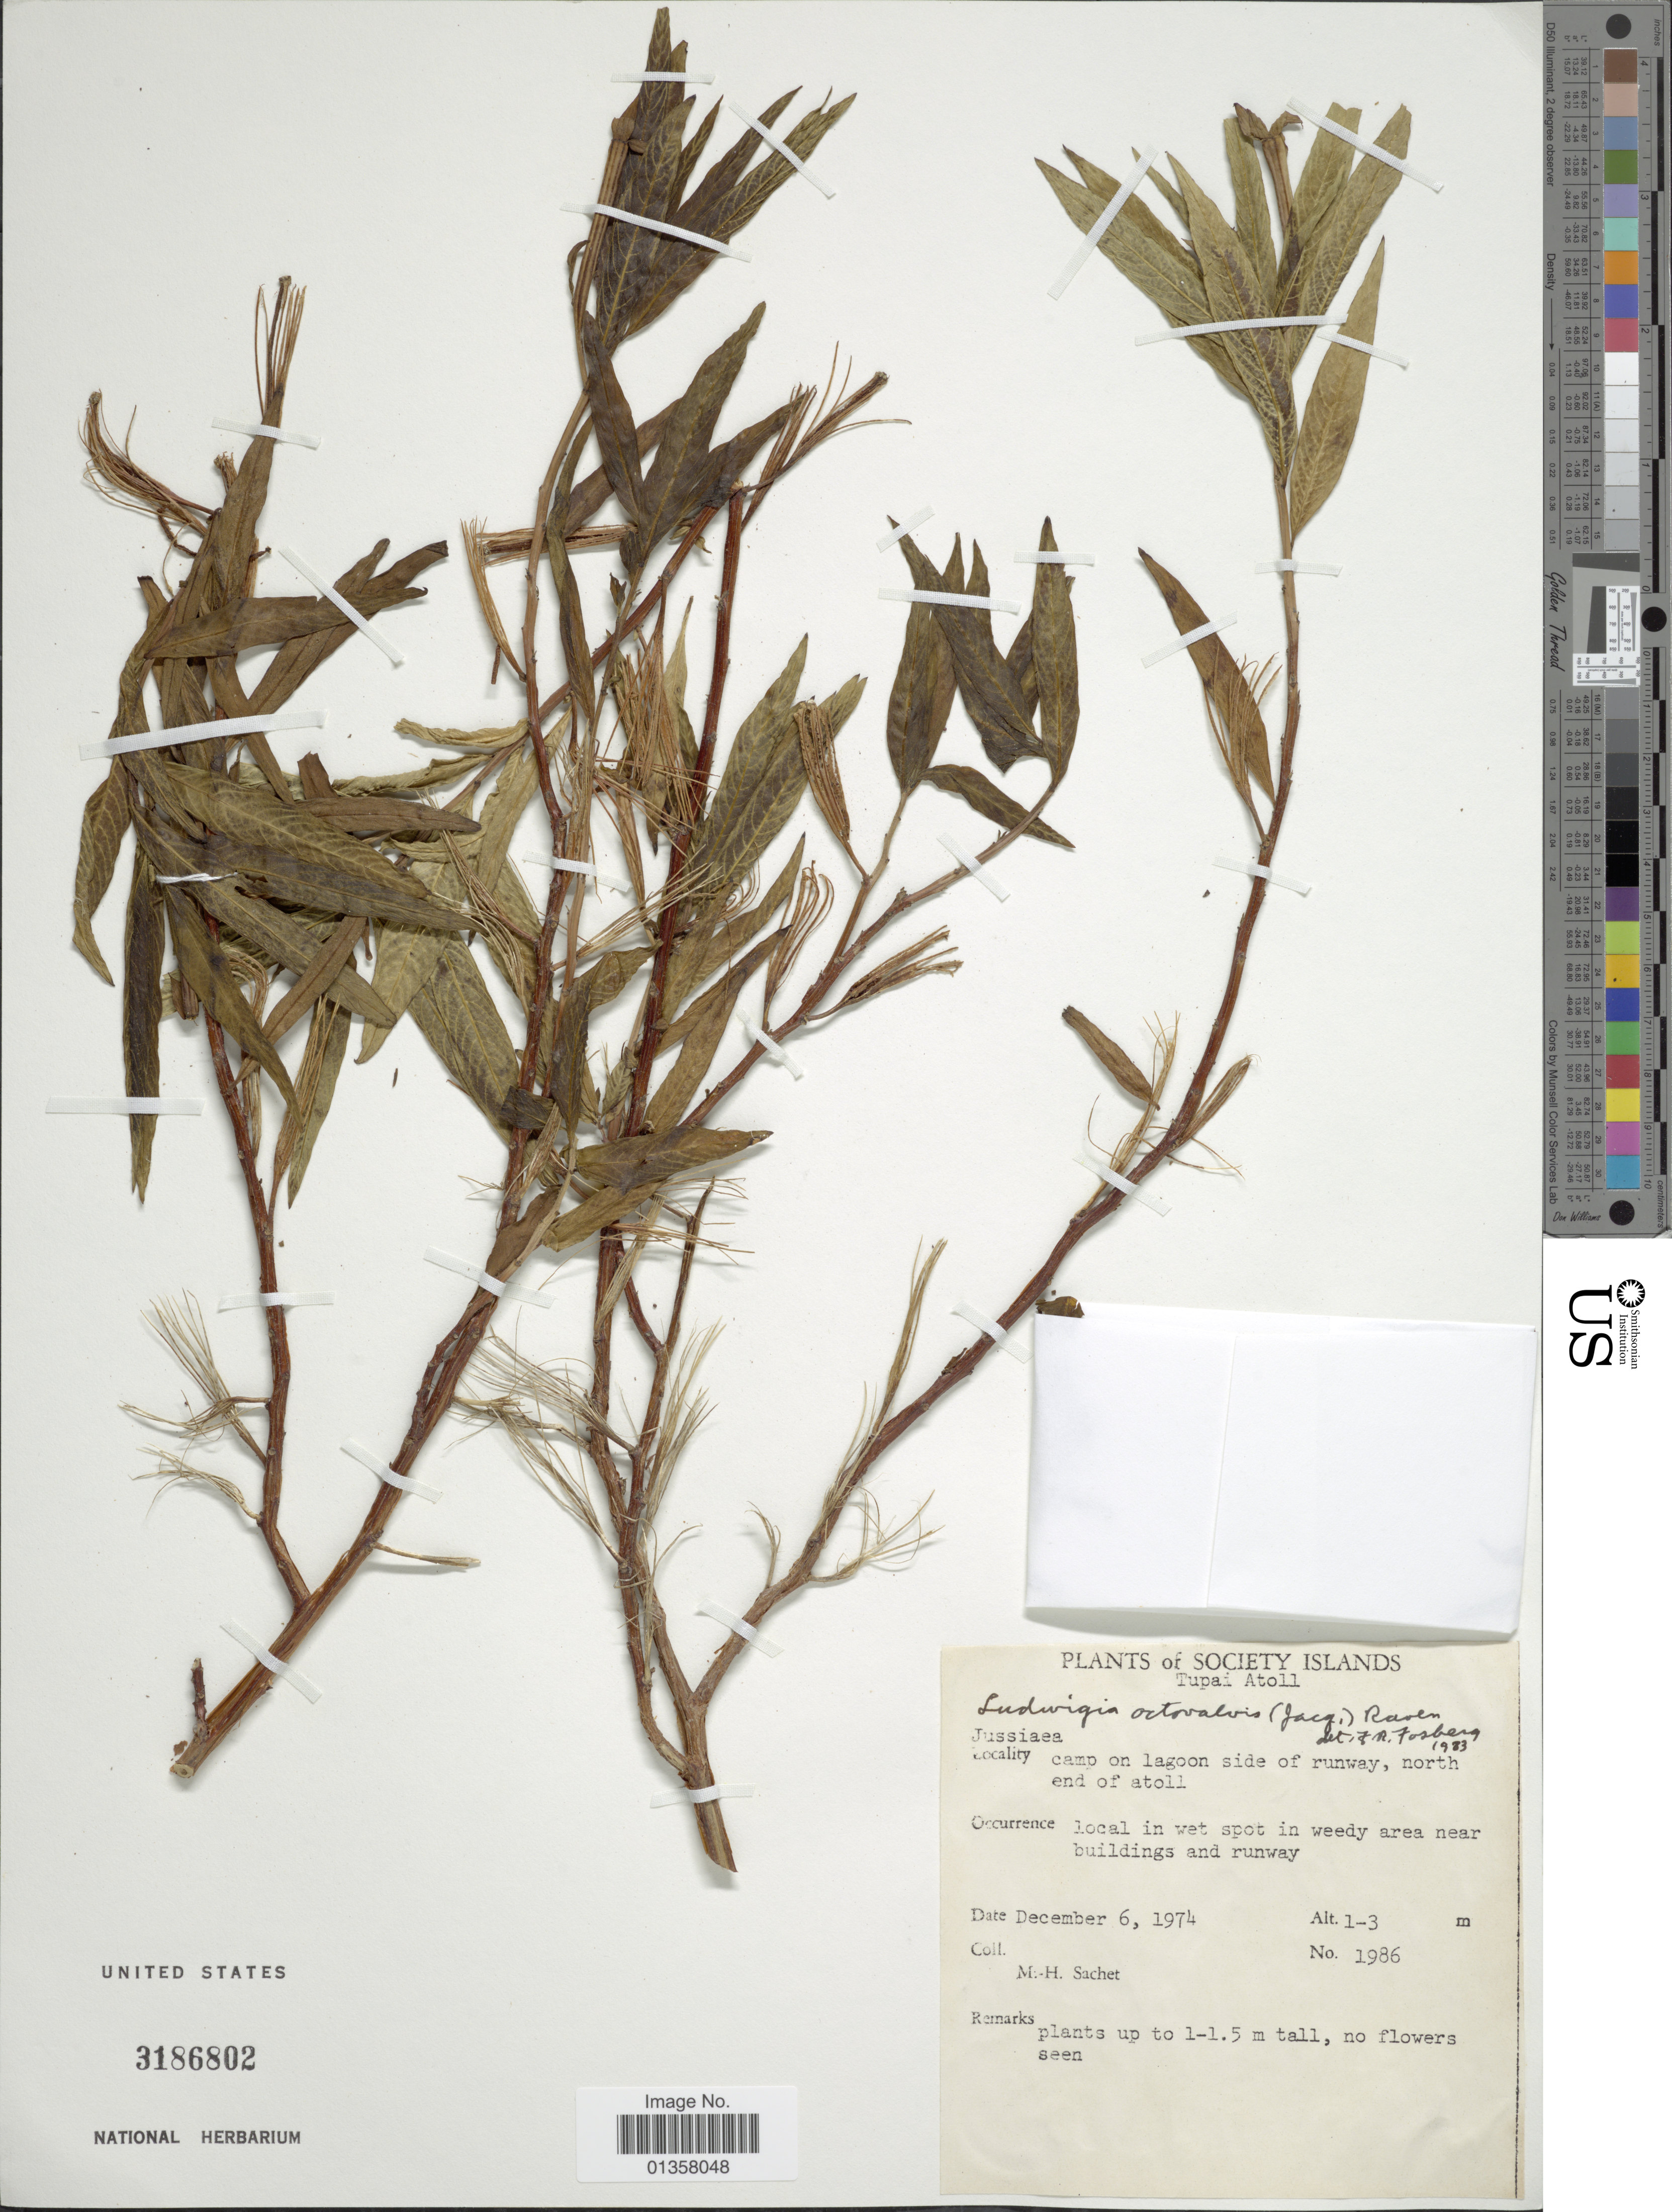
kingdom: Plantae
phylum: Tracheophyta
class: Magnoliopsida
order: Myrtales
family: Onagraceae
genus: Ludwigia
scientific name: Ludwigia octovalvis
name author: (Jacq.) P.H. Raven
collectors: M.-H. Sachet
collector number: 1986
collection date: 1974-12-06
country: French Polynesia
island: Tupai Atoll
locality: Society Islands, Tupai Atoll, camp on lagoon side of runway, north end of atoll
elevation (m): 1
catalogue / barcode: US 3186802